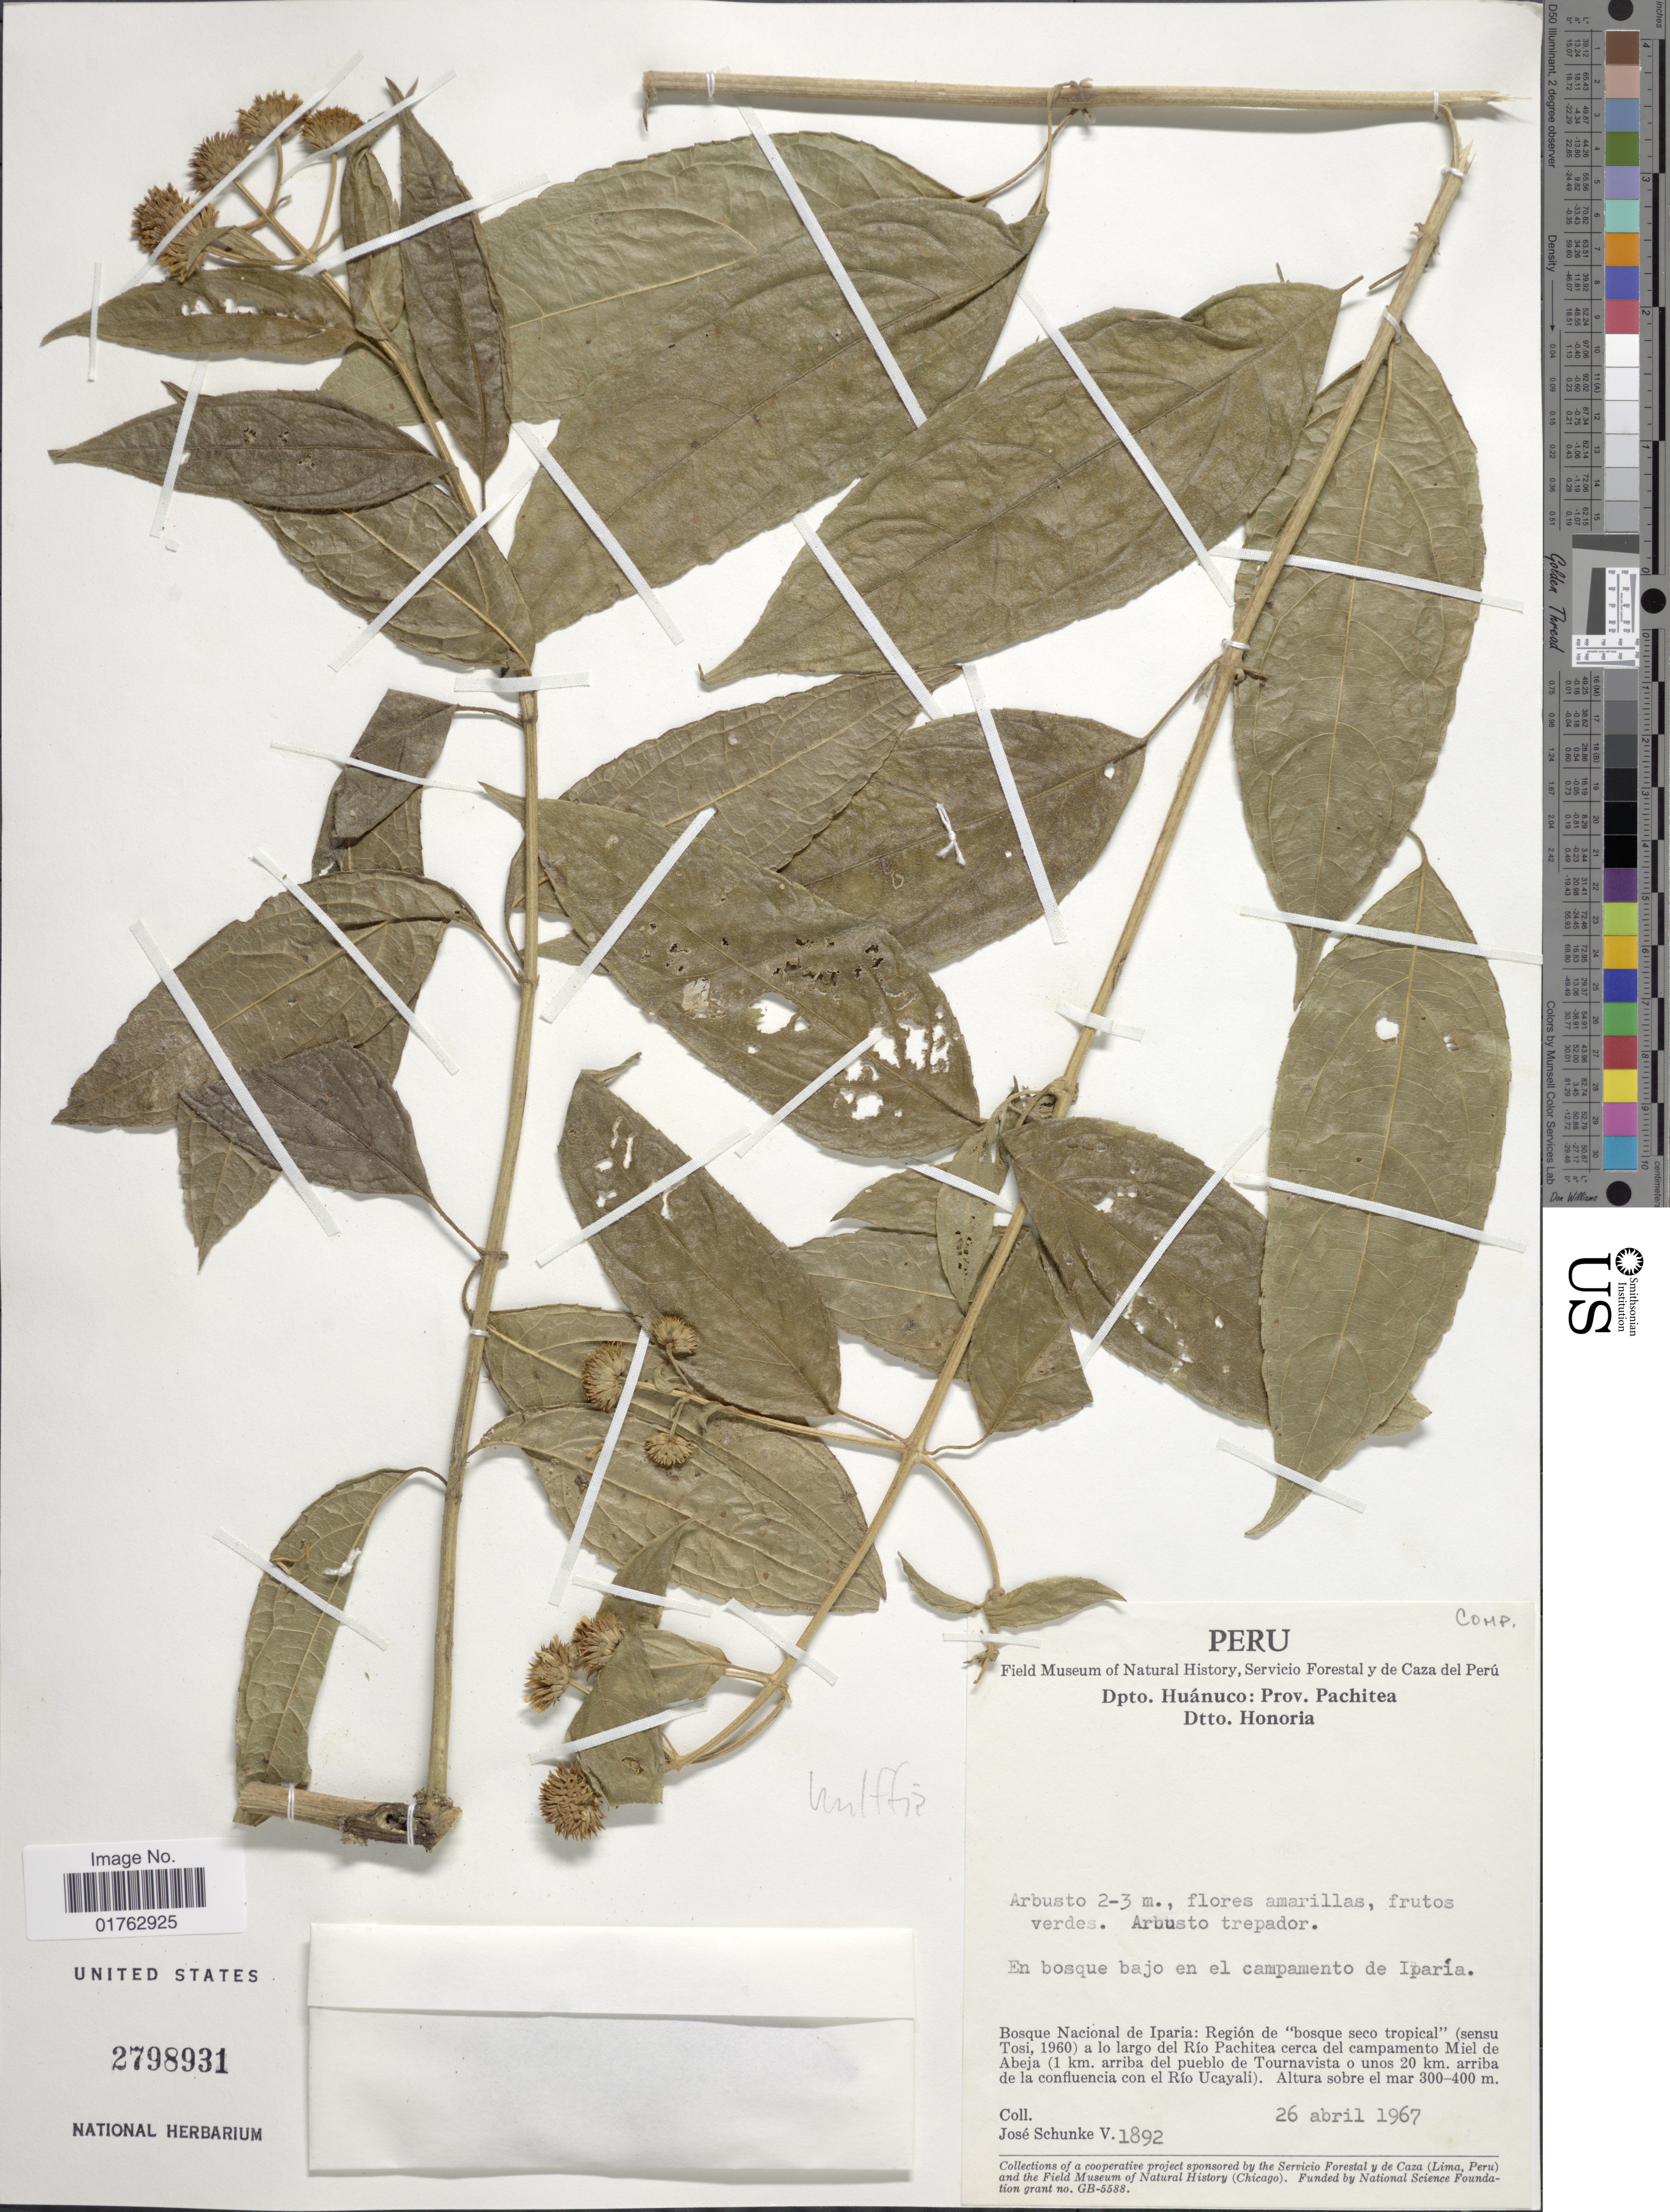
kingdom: Plantae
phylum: Tracheophyta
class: Magnoliopsida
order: Asterales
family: Asteraceae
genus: Wulffia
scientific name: Wulffia sp.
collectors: J. Schunke Vigo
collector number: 1892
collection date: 1967-04-26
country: Peru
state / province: Huánuco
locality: Dpto. Huanuco: Prov. Pachitea, Dtto. Honoria, Bosque Nacional de Iparia: Region de "bosque seco tropical" (Sensu Tosi, 1960) a lo largo del Rio Pachitea cerca del campamento Miel de Abeja (1 km arriba del pueblo de Tourvista o unos 20 km, arriba de la confluencia con el Rio Ucayali)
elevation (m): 300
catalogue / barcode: US 2798931